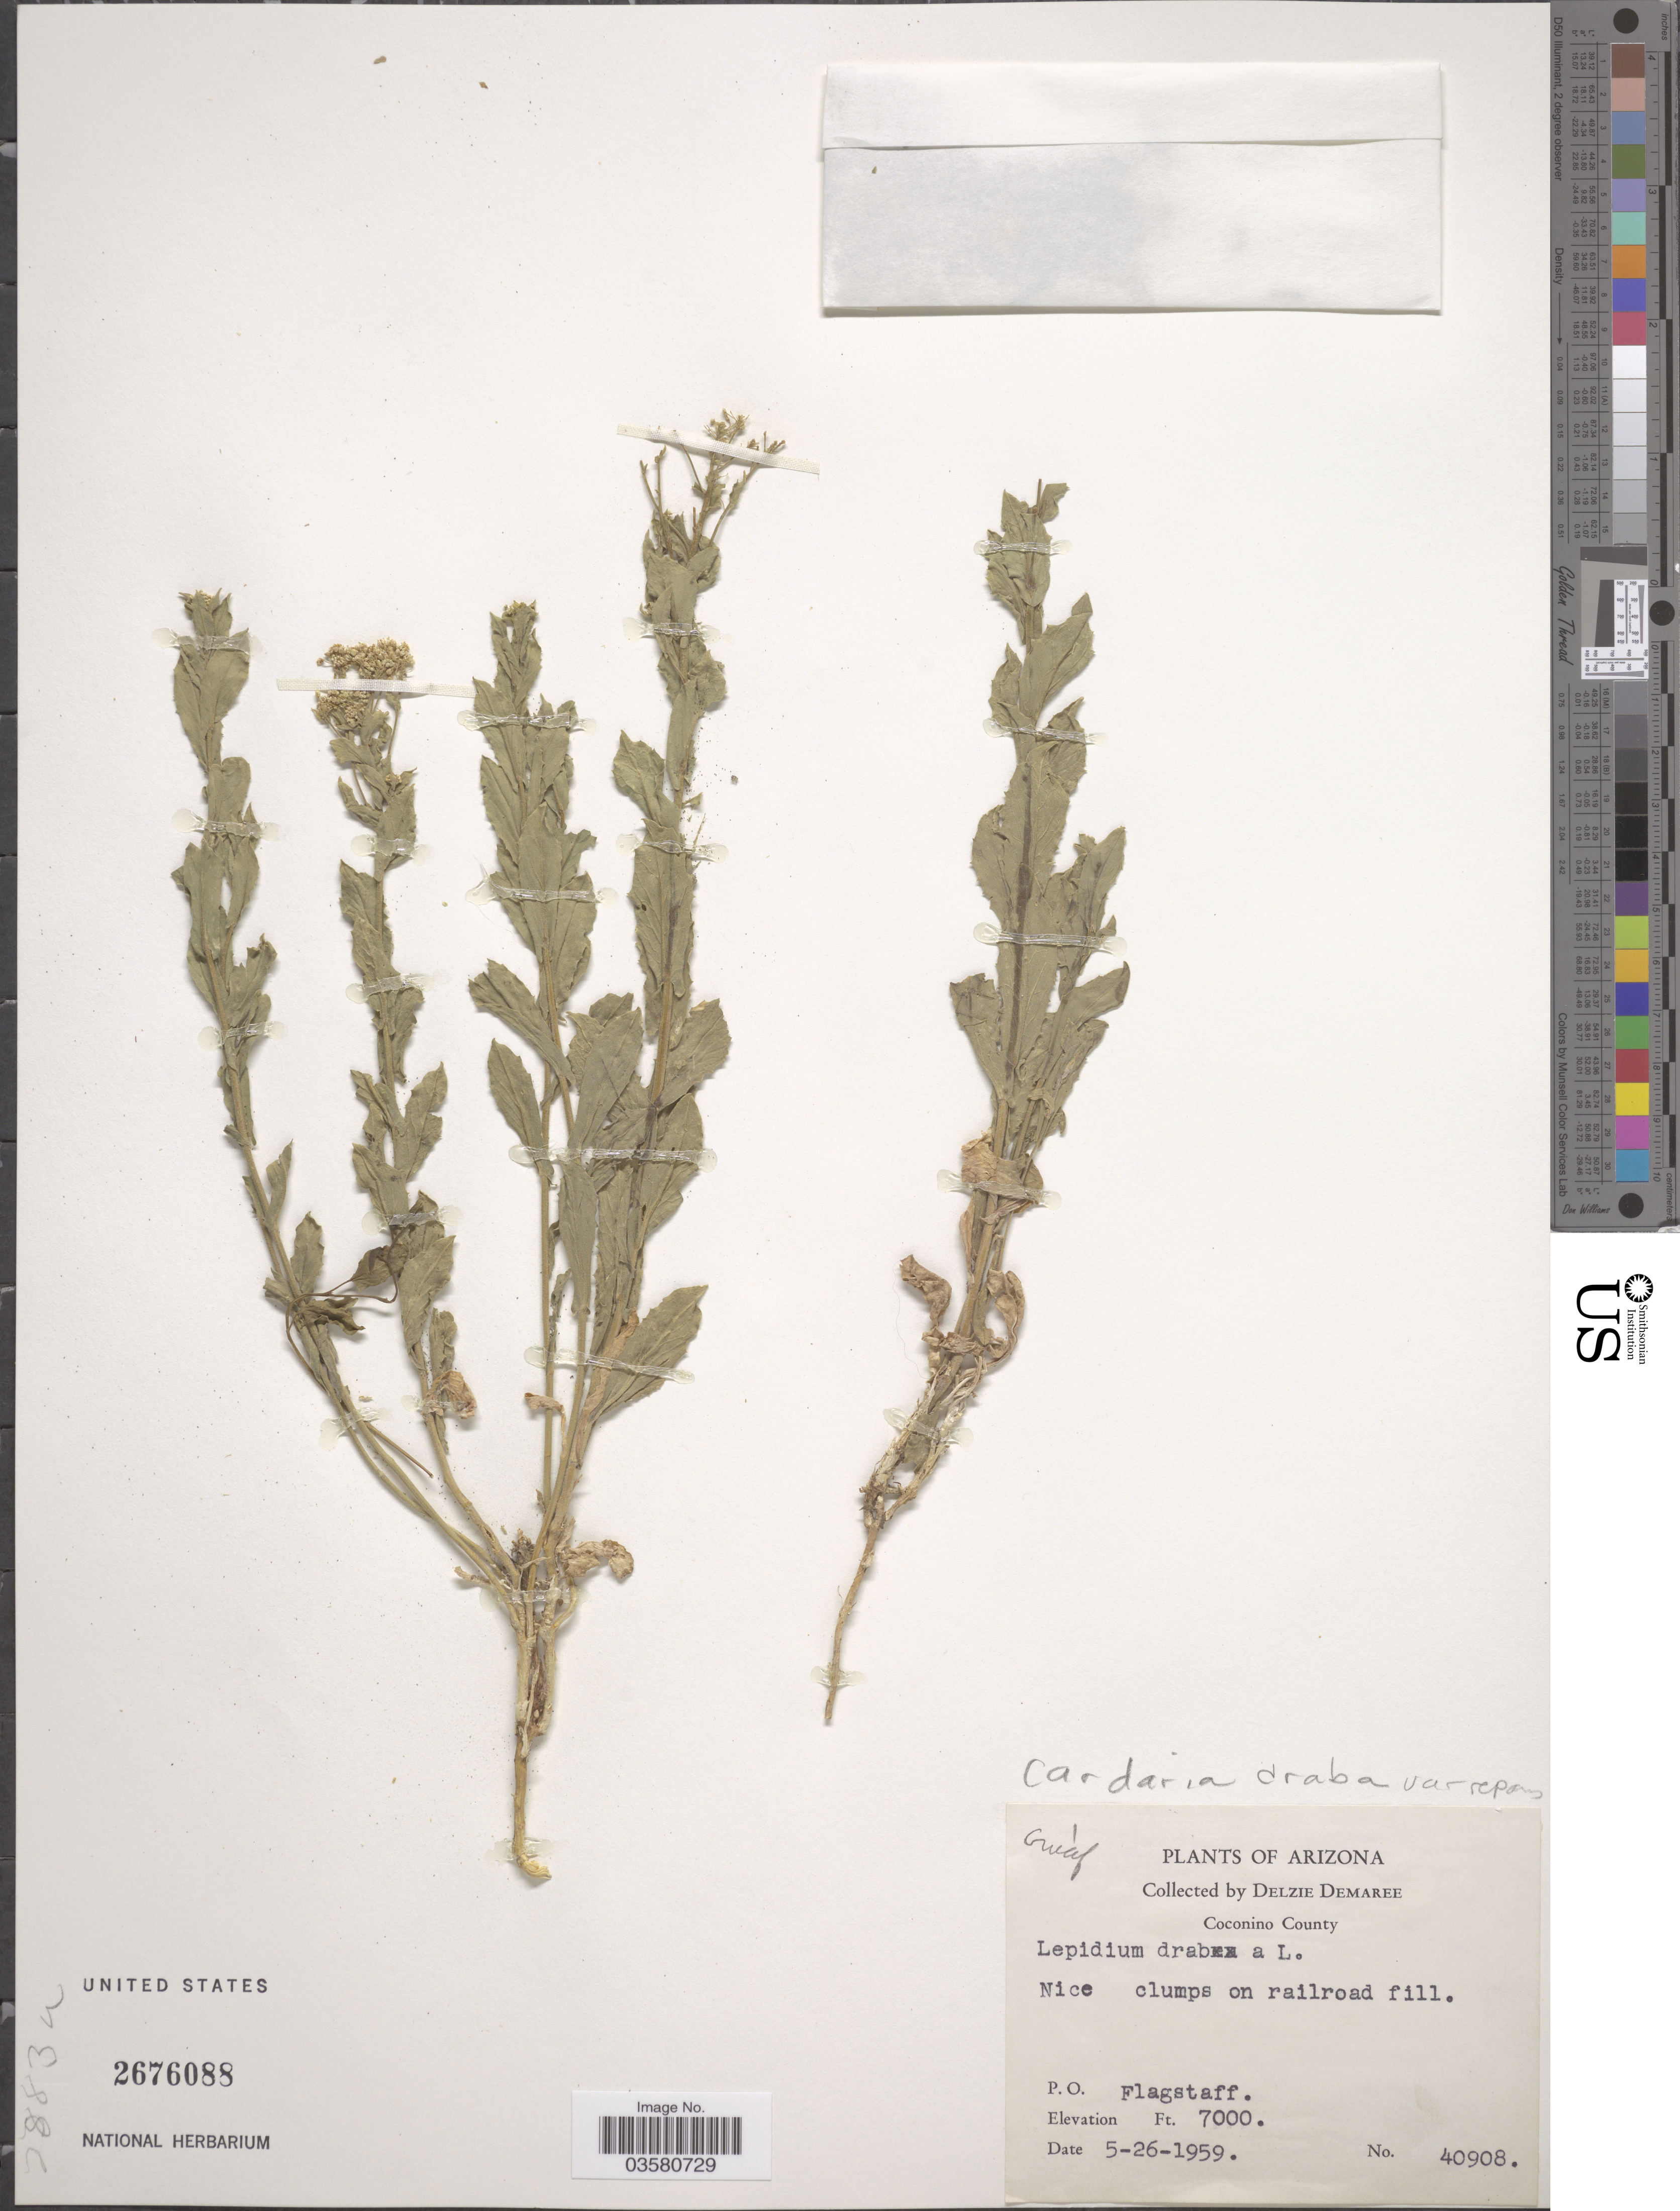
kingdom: Plantae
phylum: Tracheophyta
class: Magnoliopsida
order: Brassicales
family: Brassicaceae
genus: Lepidium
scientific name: Lepidium draba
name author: L.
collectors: D. Demaree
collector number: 40908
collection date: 1959-05-26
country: United States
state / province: Arizona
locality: Coconino County. Nice clumps on roadside fill. P.O. Flagstaff.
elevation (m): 2134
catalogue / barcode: US 2676088